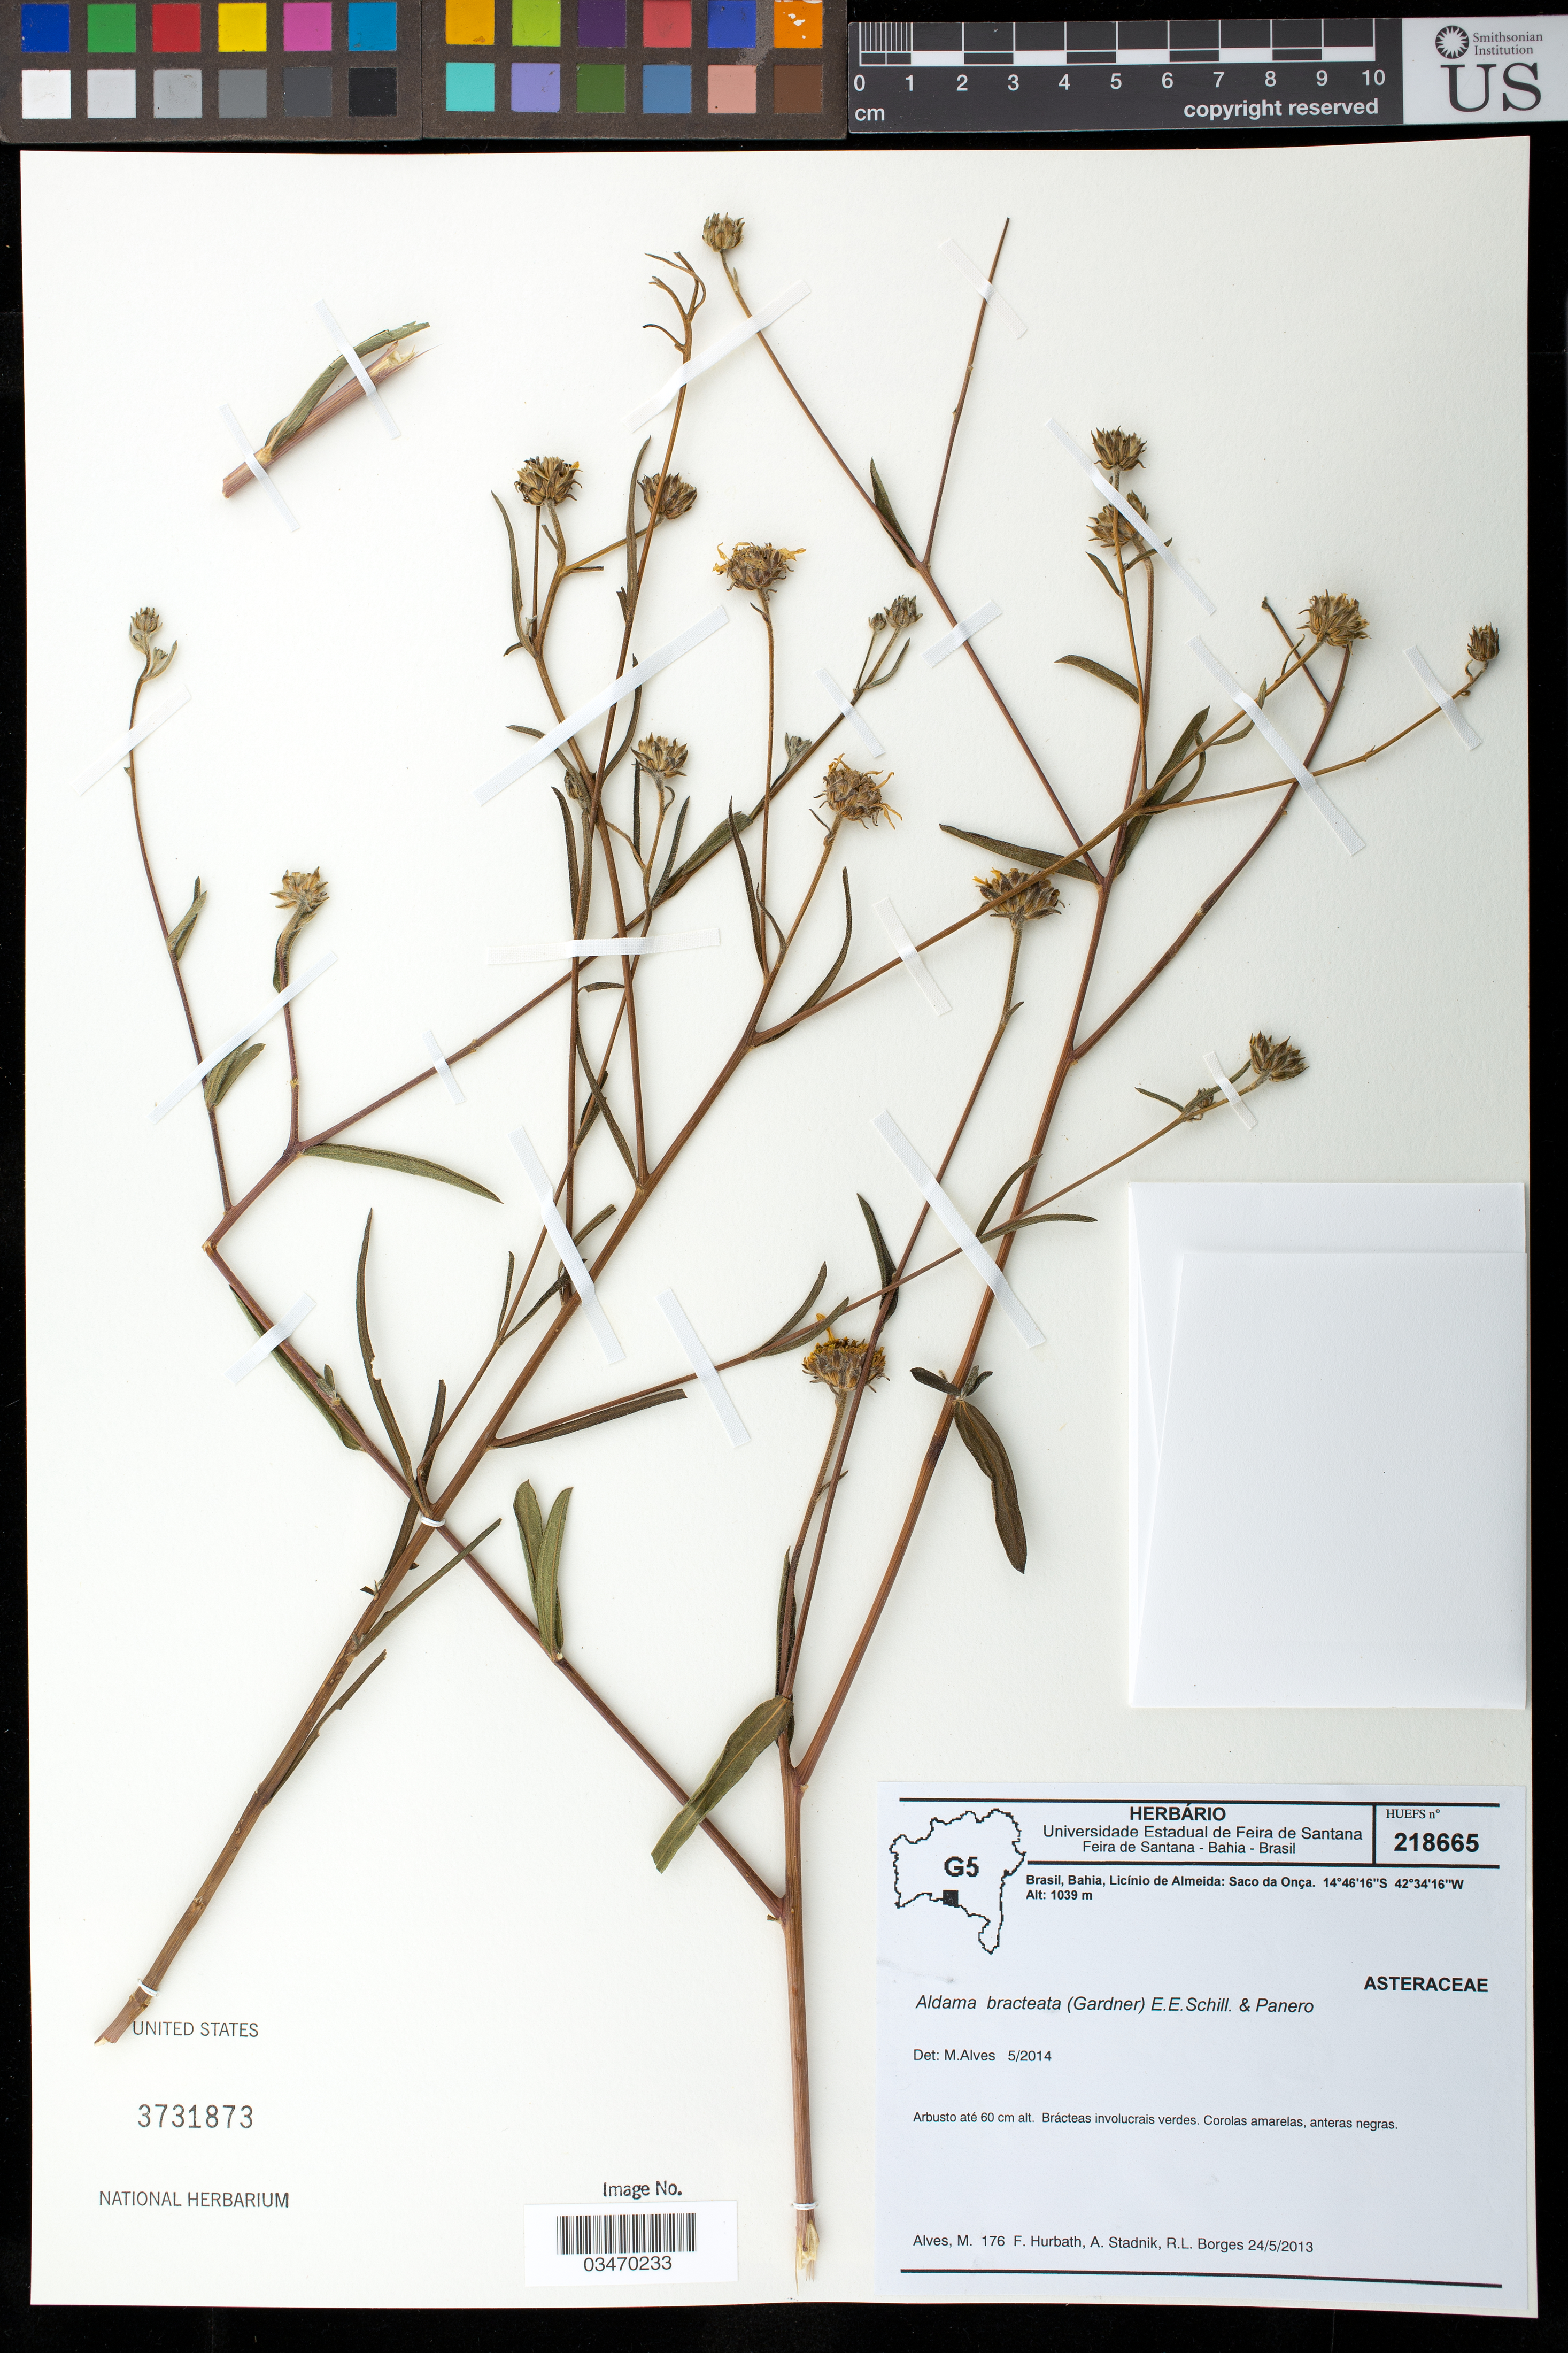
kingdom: Plantae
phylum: Tracheophyta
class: Magnoliopsida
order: Asterales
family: Asteraceae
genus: Aldama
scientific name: Aldama bracteata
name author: (Gardner) E.E. Schill. & Panero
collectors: M. Alves, F. Hurbath, R. Borges & A. Stadnik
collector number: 176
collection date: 2013-05-24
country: Brazil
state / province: Bahia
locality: Licinio de Almeida: Saco da Onca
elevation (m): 1039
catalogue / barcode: US 3731873